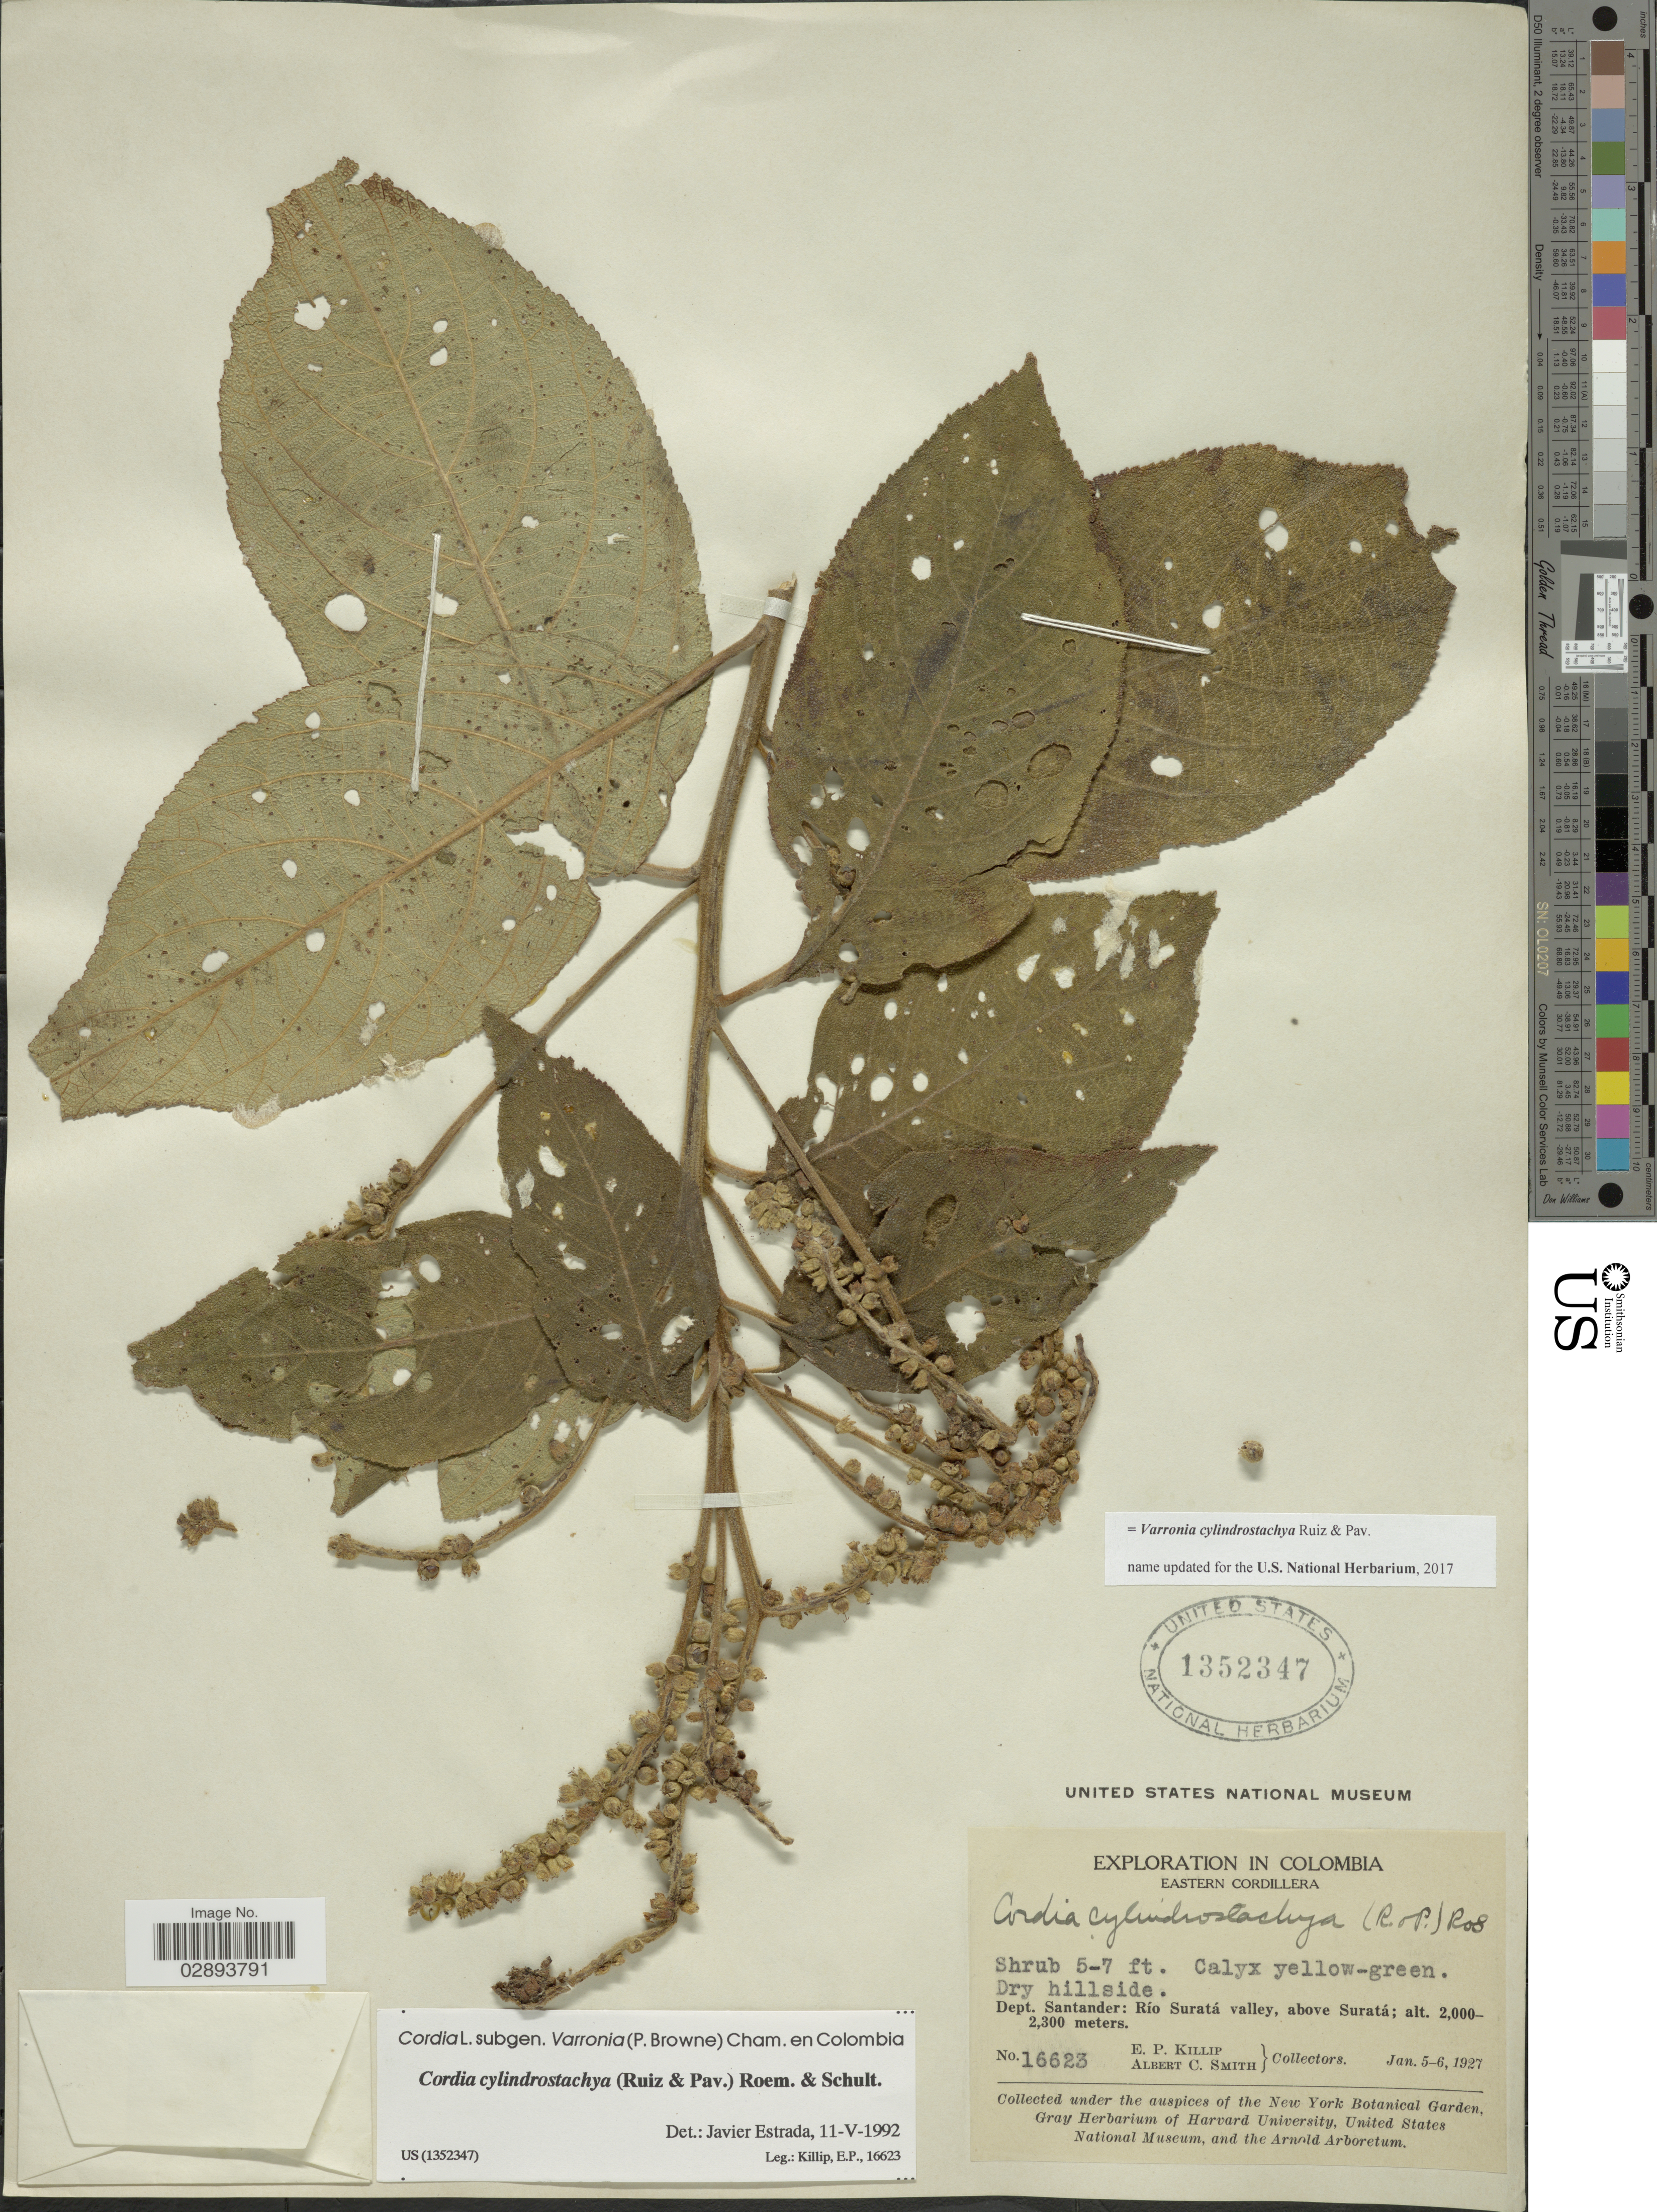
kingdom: Plantae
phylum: Tracheophyta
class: Magnoliopsida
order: Boraginales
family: Cordiaceae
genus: Varronia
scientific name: Varronia cylindrostachya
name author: Ruiz & Pav.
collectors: E. P. Killip & A. C. Smith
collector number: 16623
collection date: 1927-01-05/1927-01-06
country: Colombia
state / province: Santander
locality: Eastern Cordillera, Dept. Santander, Río Suratá Valley, above Suratá.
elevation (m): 2000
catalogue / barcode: US 1352347